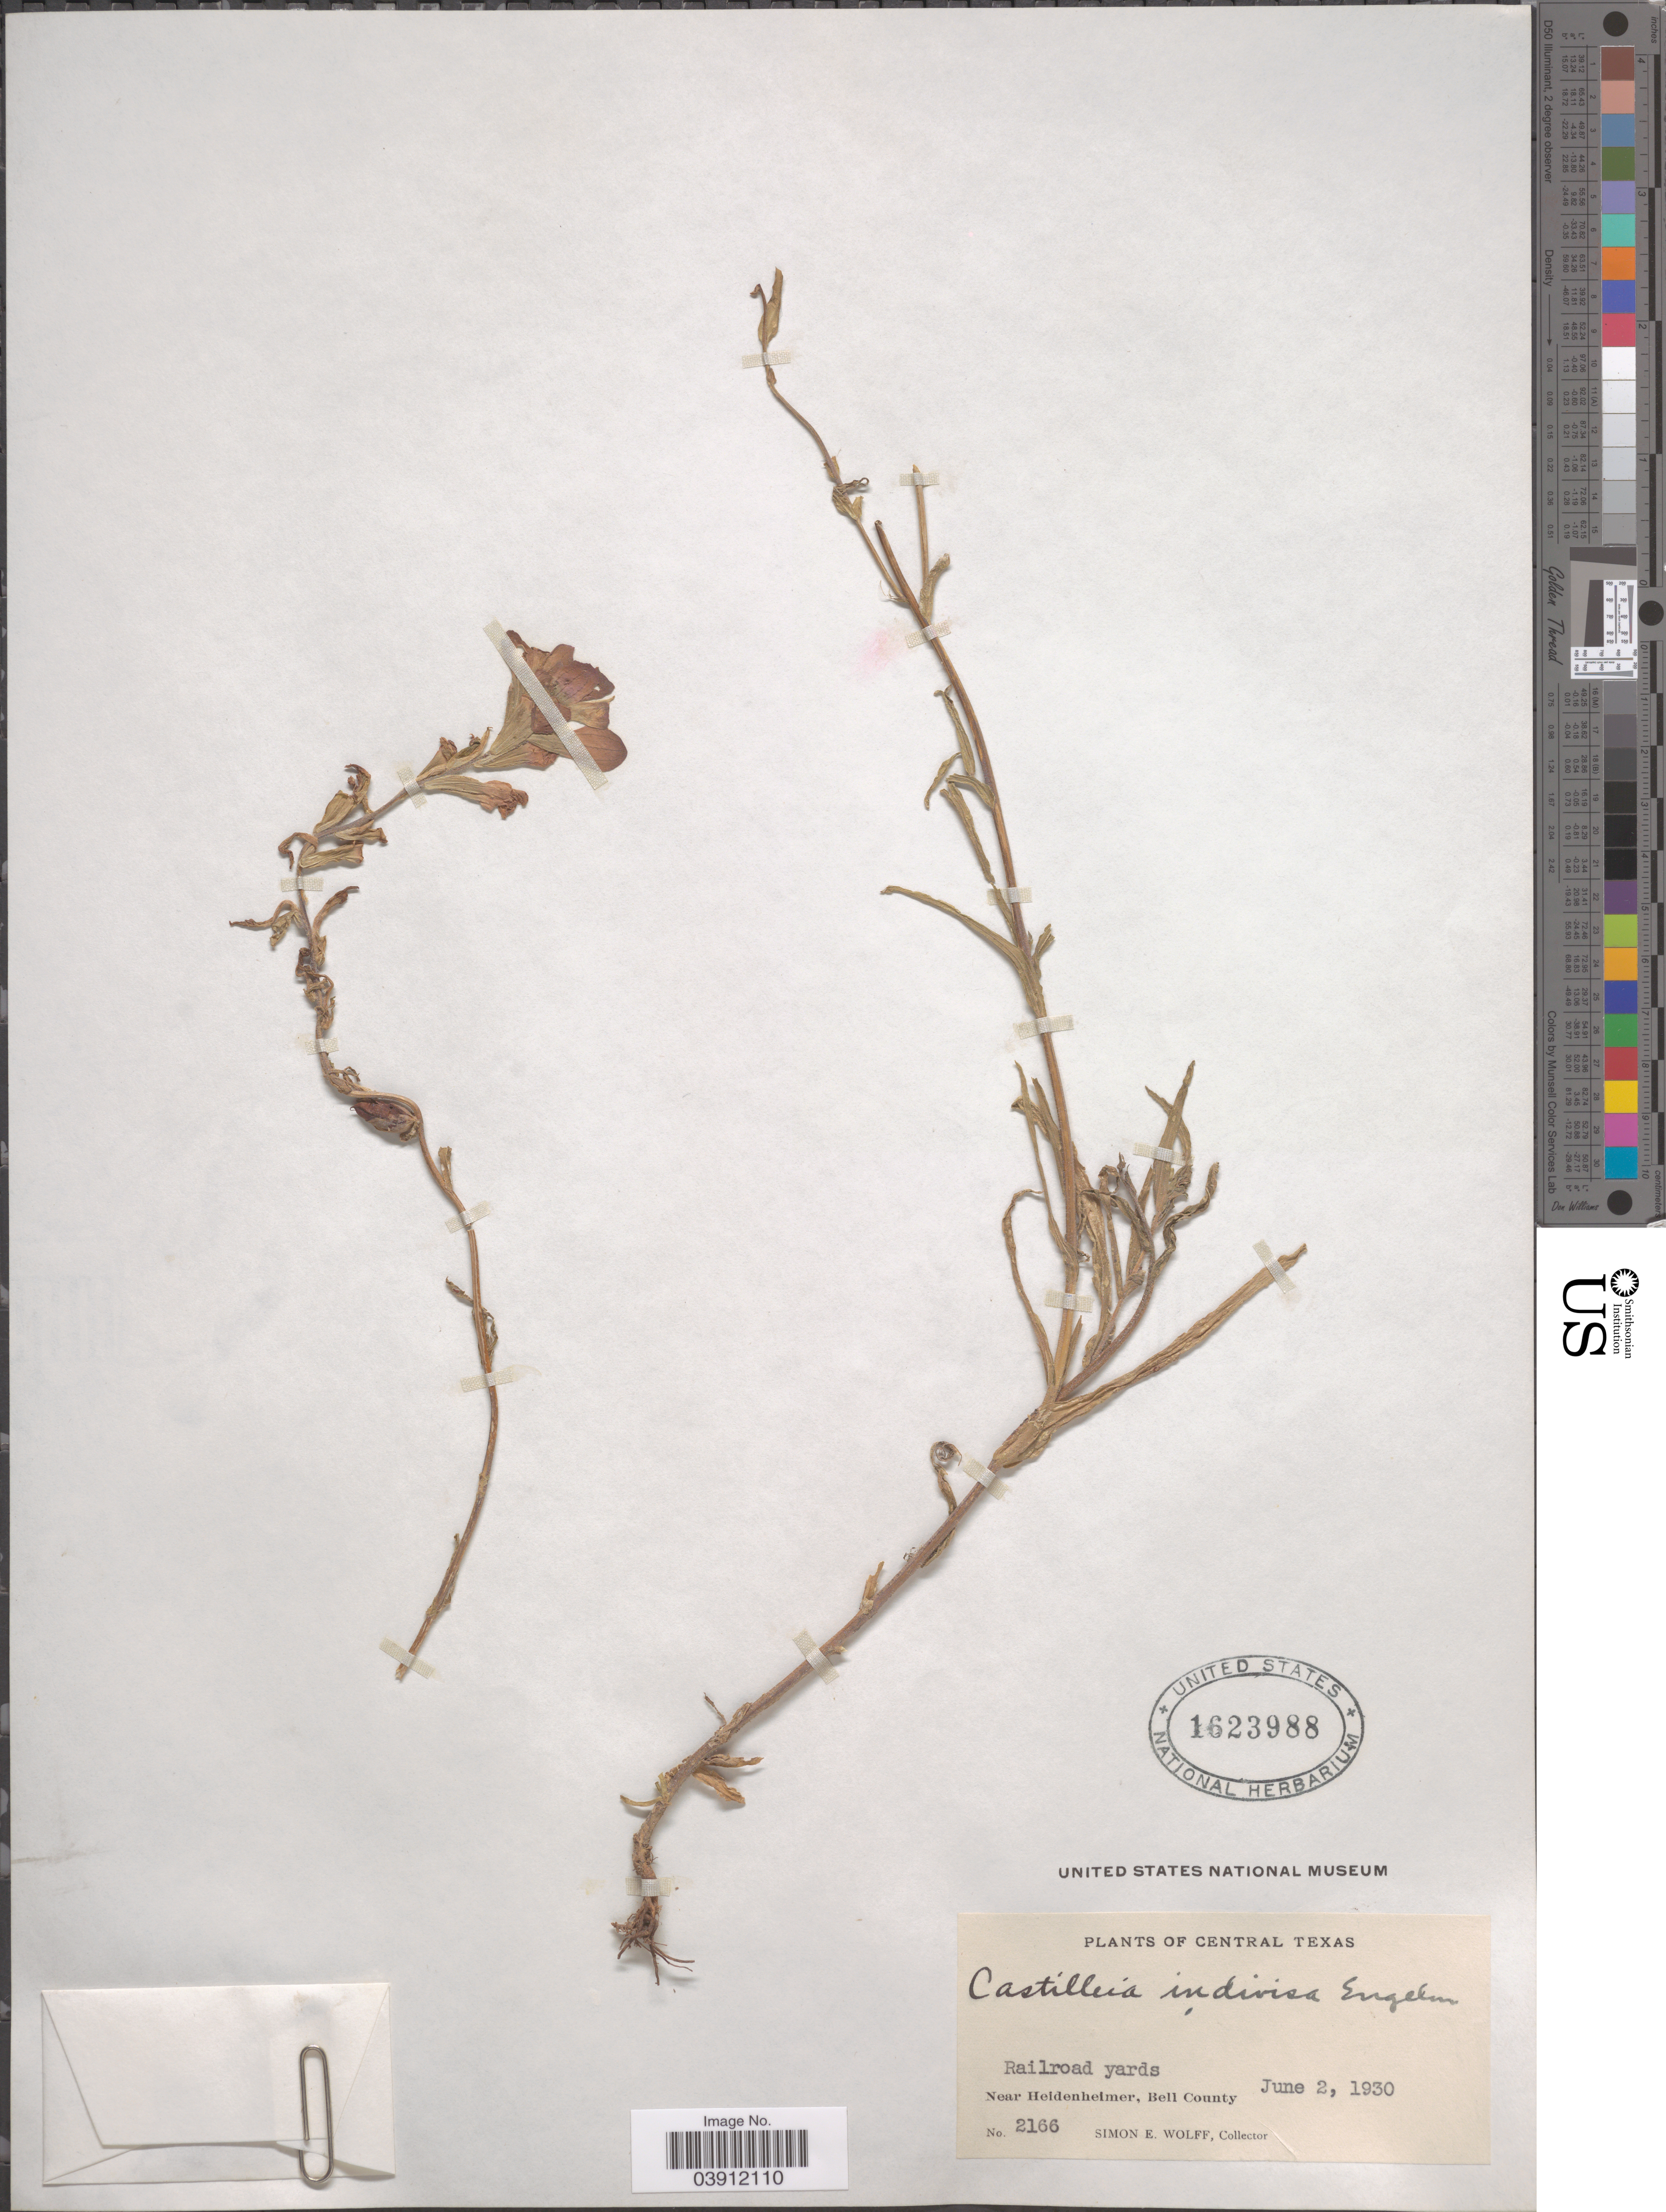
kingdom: Plantae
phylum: Tracheophyta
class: Magnoliopsida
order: Lamiales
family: Orobanchaceae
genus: Castilleja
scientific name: Castilleja indivisa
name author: Engelm. in Engelm. & A. Gray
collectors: S. E. Wolff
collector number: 2166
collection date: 1930-06-02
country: United States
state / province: Texas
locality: Central Texas. Railroad yards, Near Heidenheimer, Bell County.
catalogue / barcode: US 1623988